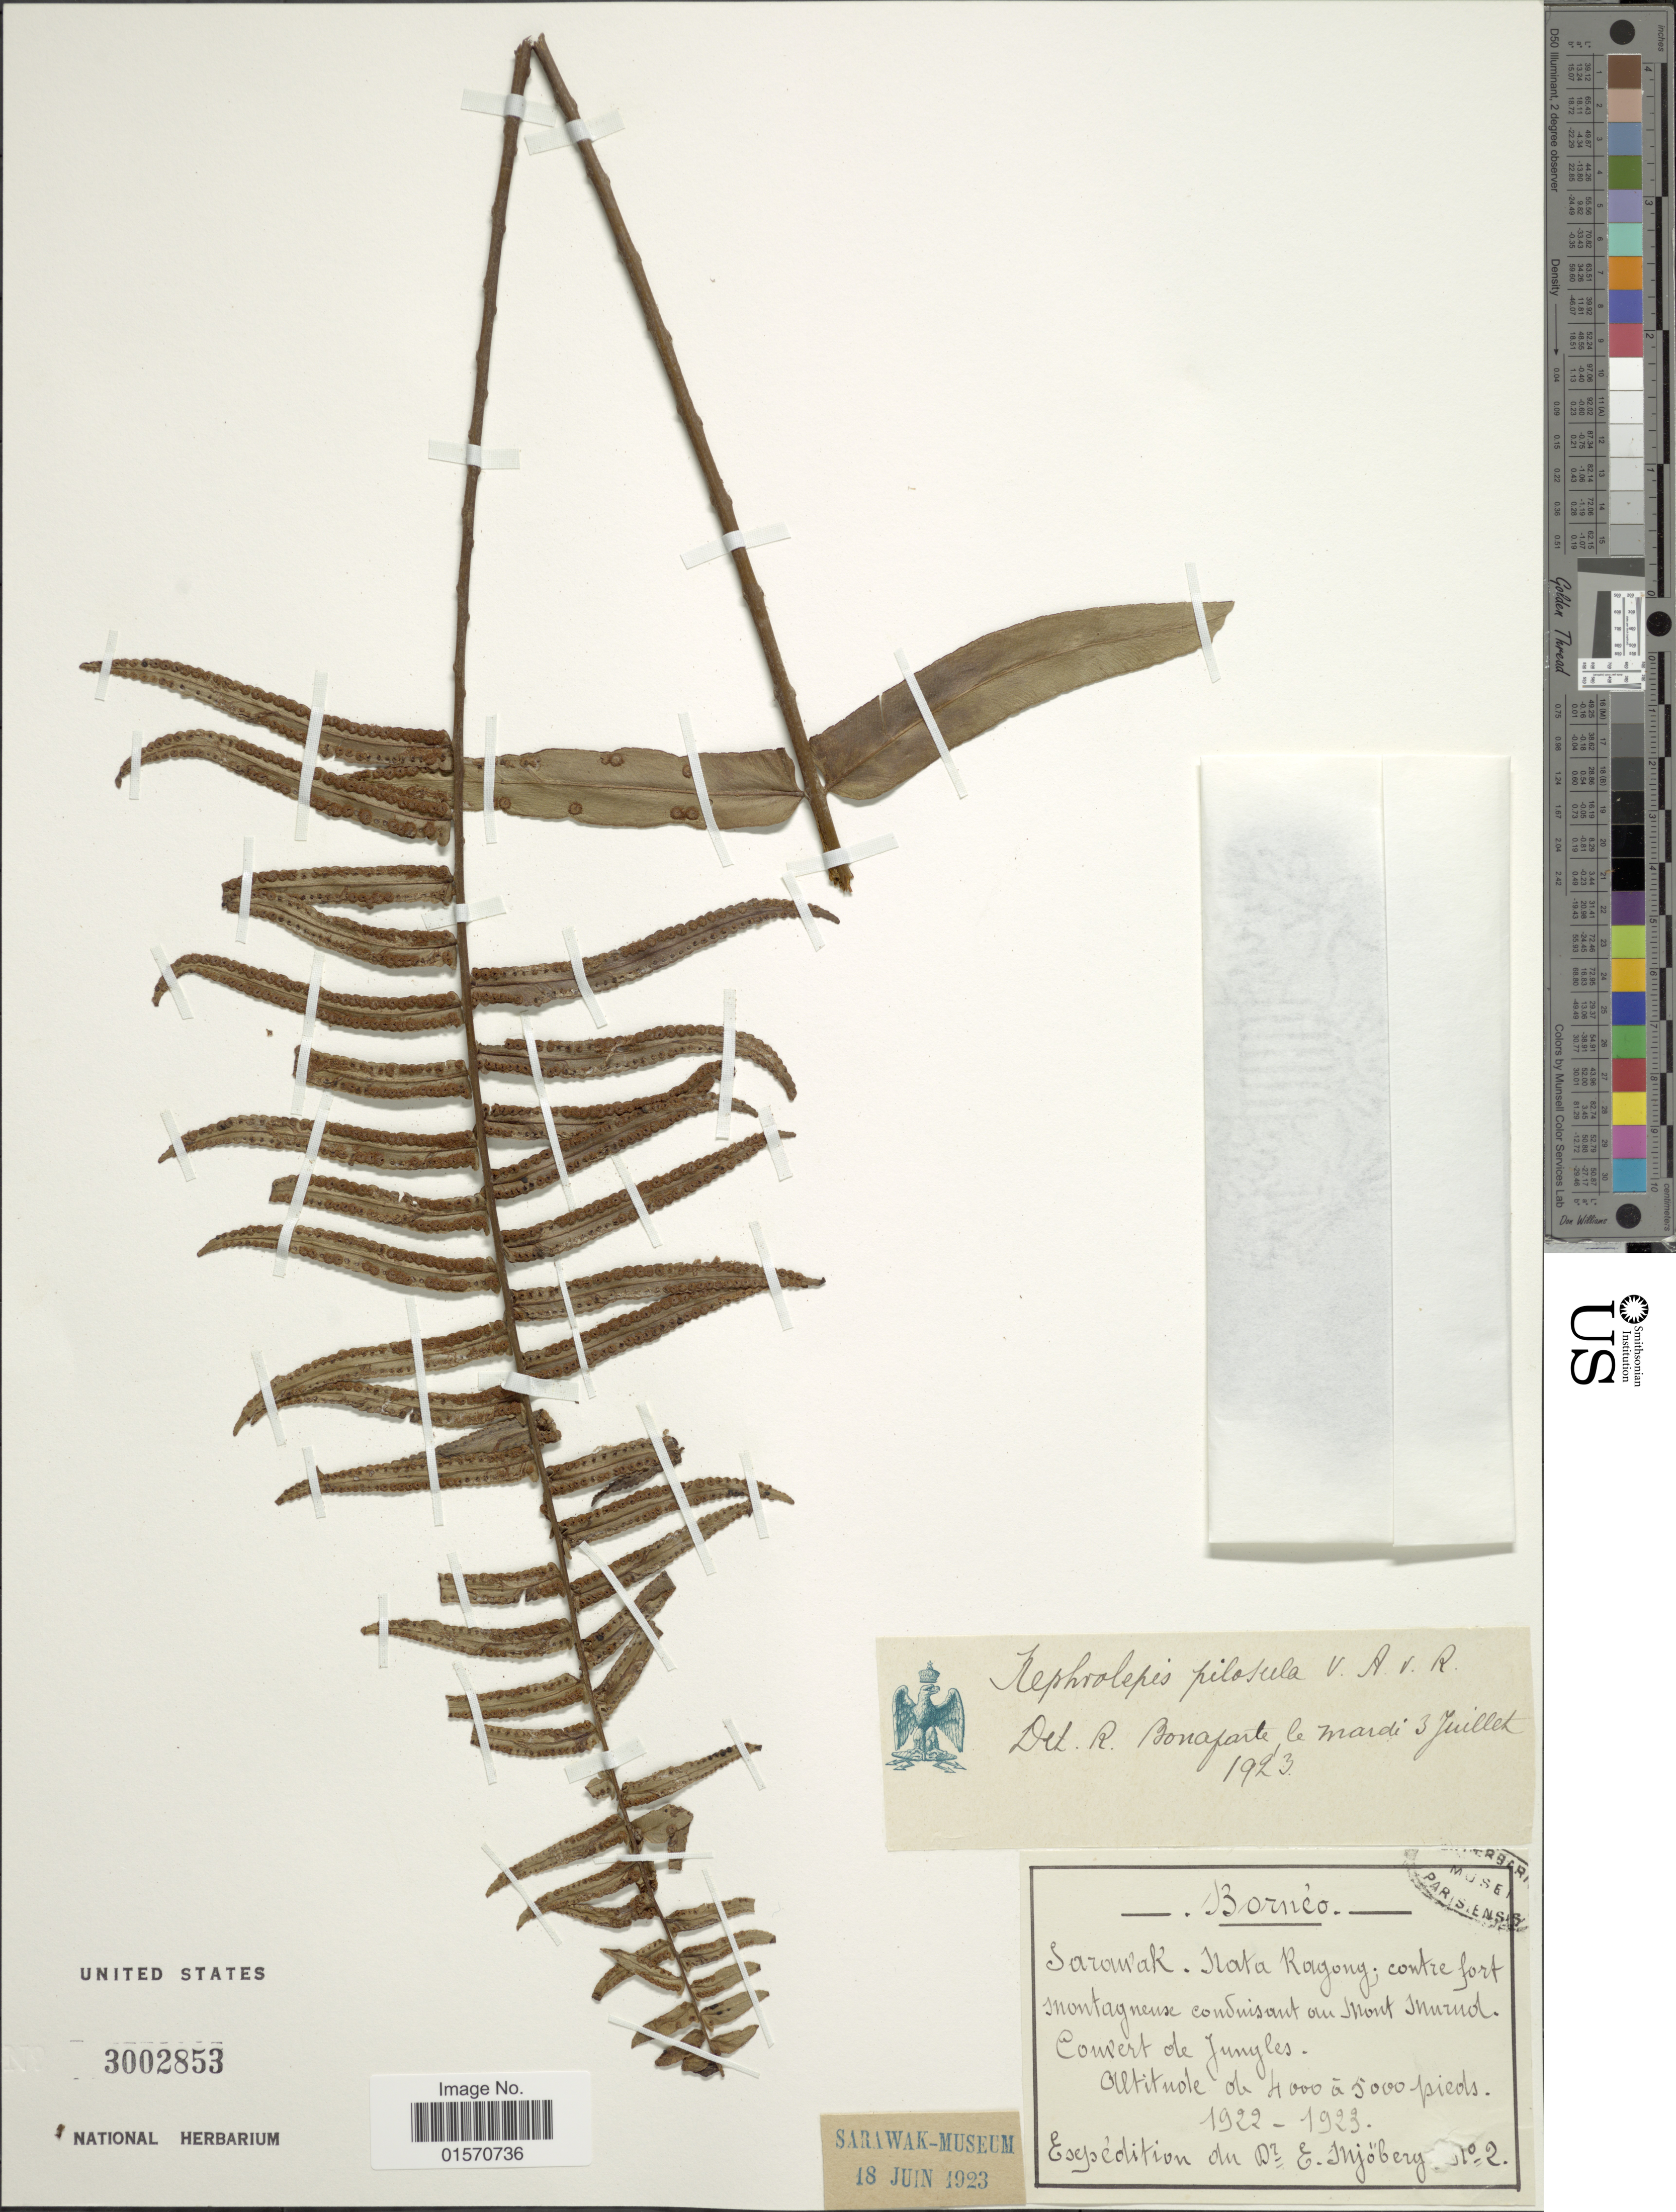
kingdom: Plantae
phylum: Tracheophyta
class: Polypodiopsida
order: Polypodiales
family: Nephrolepidaceae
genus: Nephrolepis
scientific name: Nephrolepis sp.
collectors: E. Mjoberg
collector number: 2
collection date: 1922/1923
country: Malaysia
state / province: Sarawak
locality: Borneo. Nata Ragong; contre fort montagneuse conduisant ou Mont Murnol. Convert de Jungles [interpreted]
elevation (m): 1219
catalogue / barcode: US 3002853